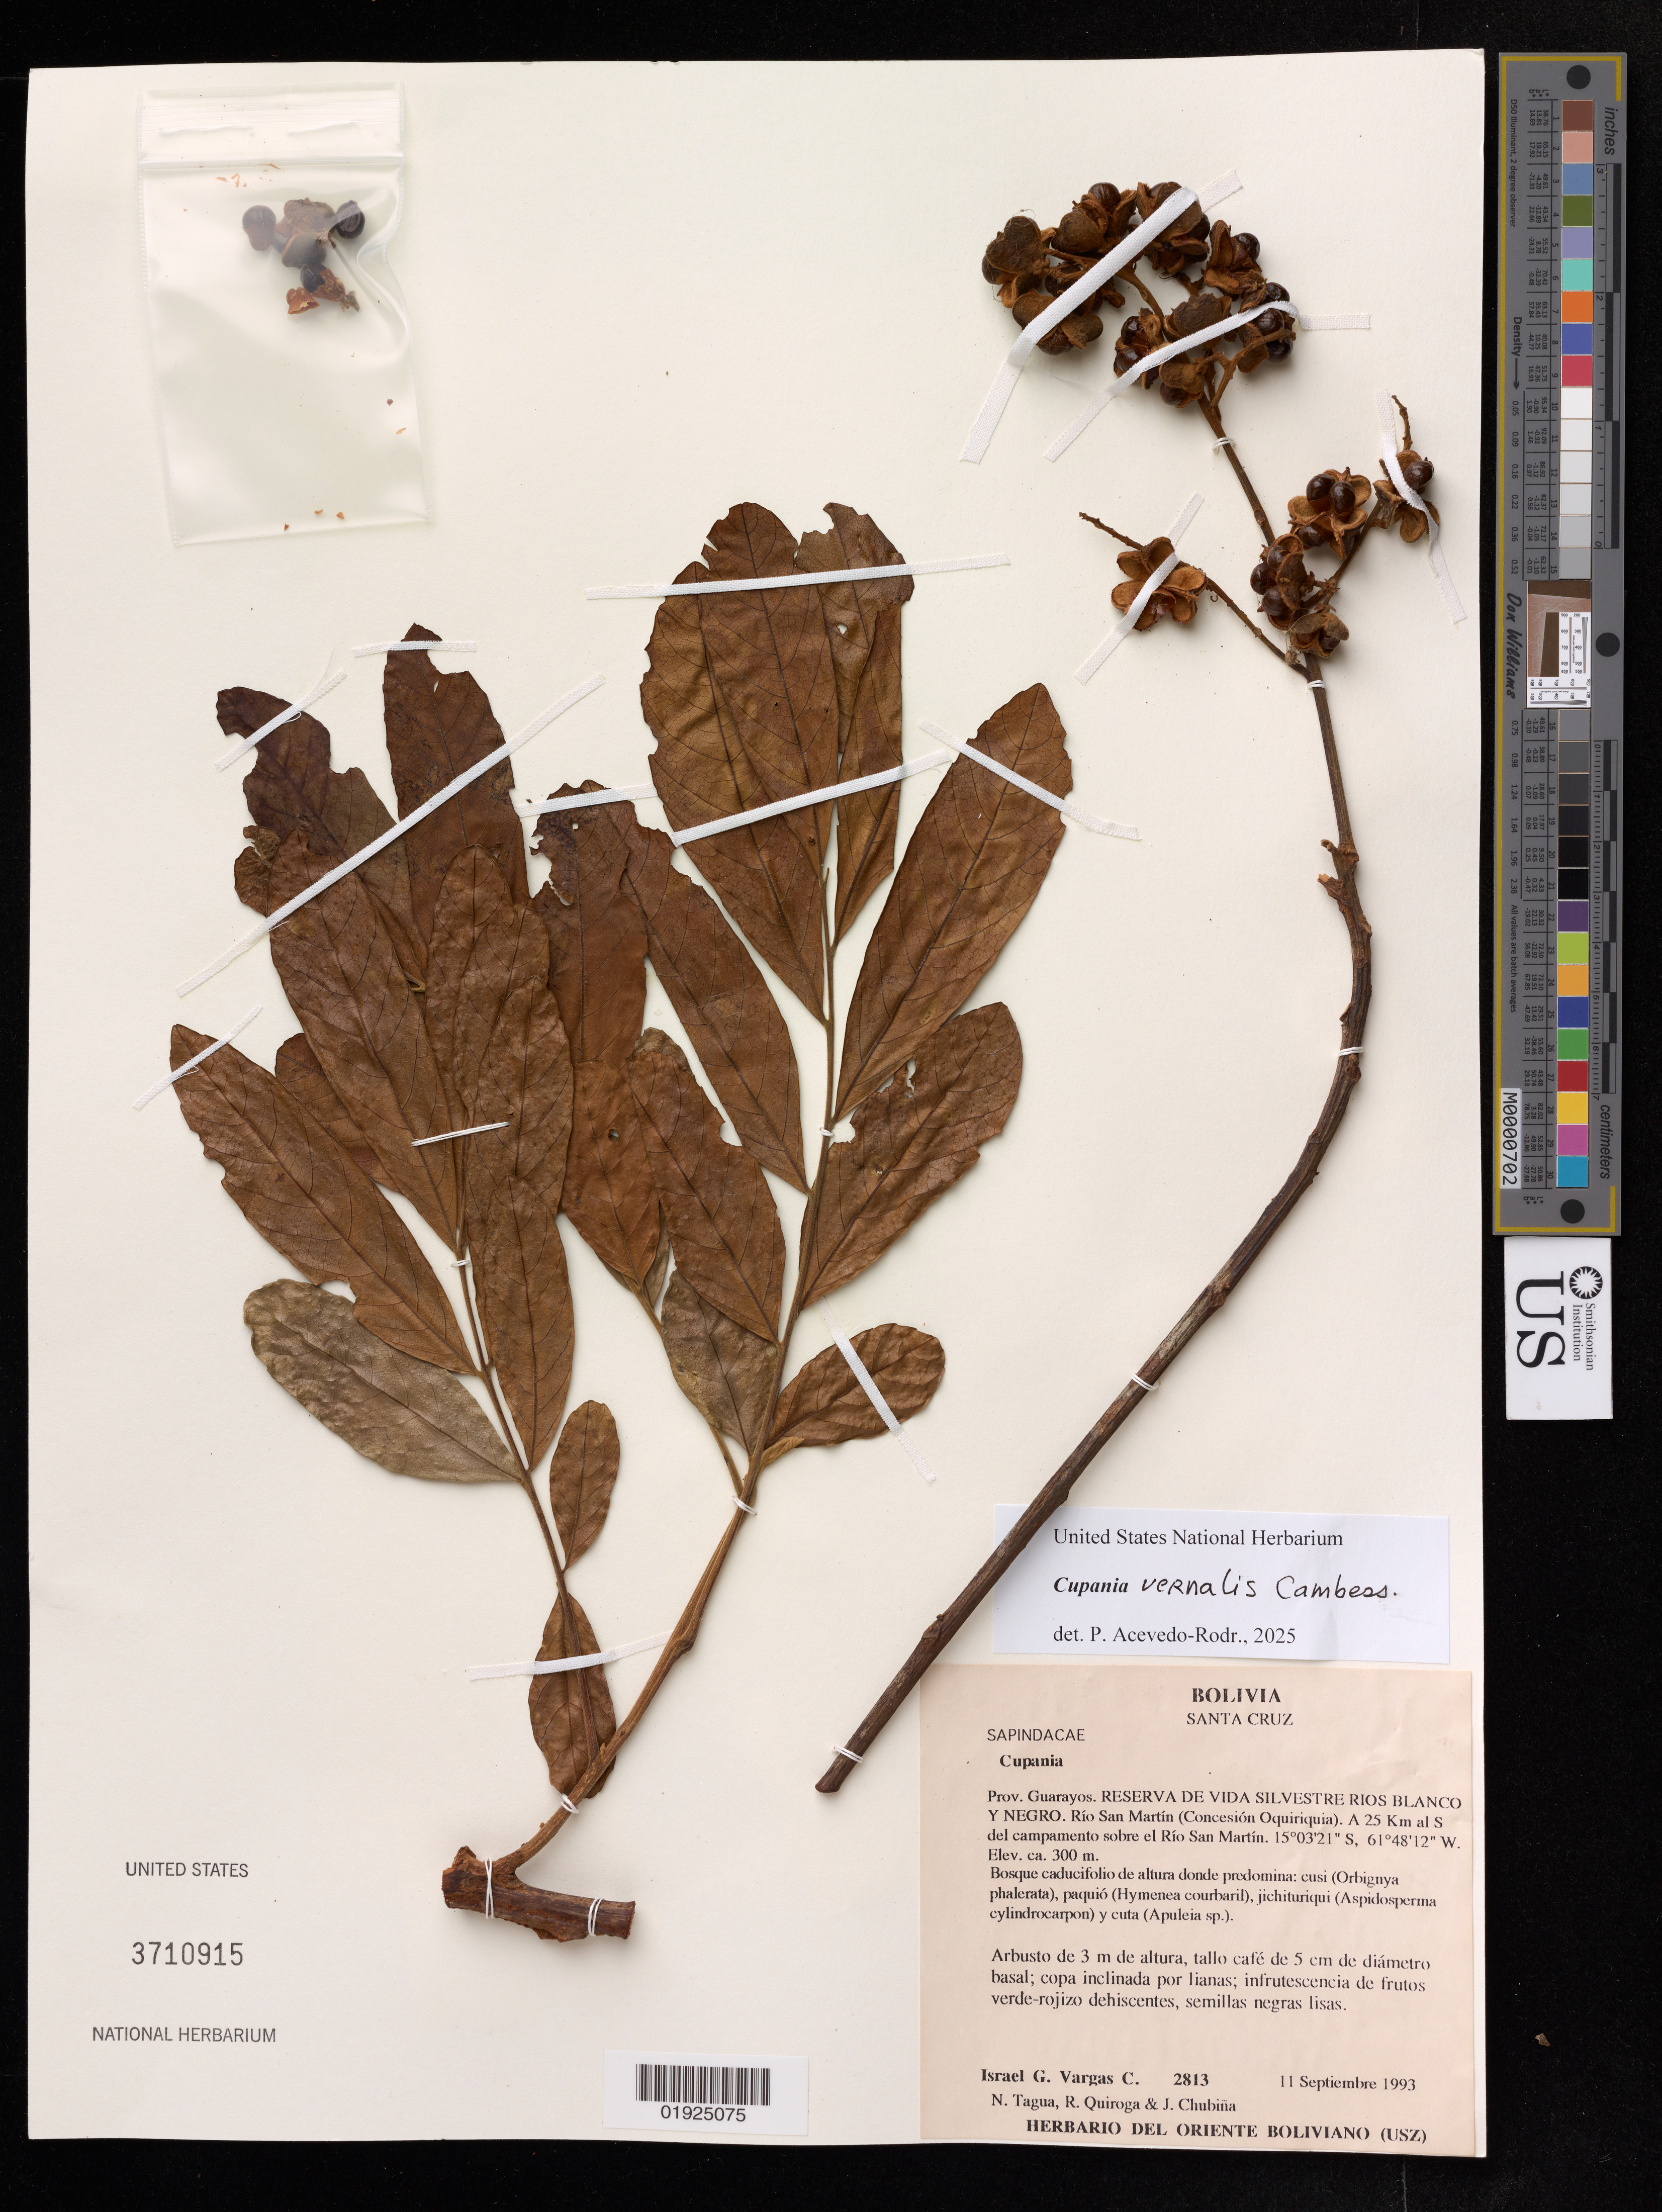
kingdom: Plantae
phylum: Tracheophyta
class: Magnoliopsida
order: Sapindales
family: Sapindaceae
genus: Cupania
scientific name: Cupania vernalis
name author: Cambess.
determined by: Acevedo-Rodriguez, P., (US), Smithsonian Institution - National Museum of Natural History (UNITED STATES)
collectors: I. Vargas, N. Tagua, R. Quiroga & J. Chubiña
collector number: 2813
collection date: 1993-09-11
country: Bolivia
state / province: Santa Cruz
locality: Prov. Guarayos: Reserva de Vida Silvestre Rios Blanco y Negro. Río San Martín (Concesión Oquiriquia). A 25 km al S del campamento sobre el Río San Martín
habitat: Bosque caducifolio de altura donde predomina: cusi (Orbignya phalerata), paquió (Hymenea courbaril), jichituriqui (Aspidosperma cylindrocarpon) y cuta (Apuleia sp.)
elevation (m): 300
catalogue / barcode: US 3710915